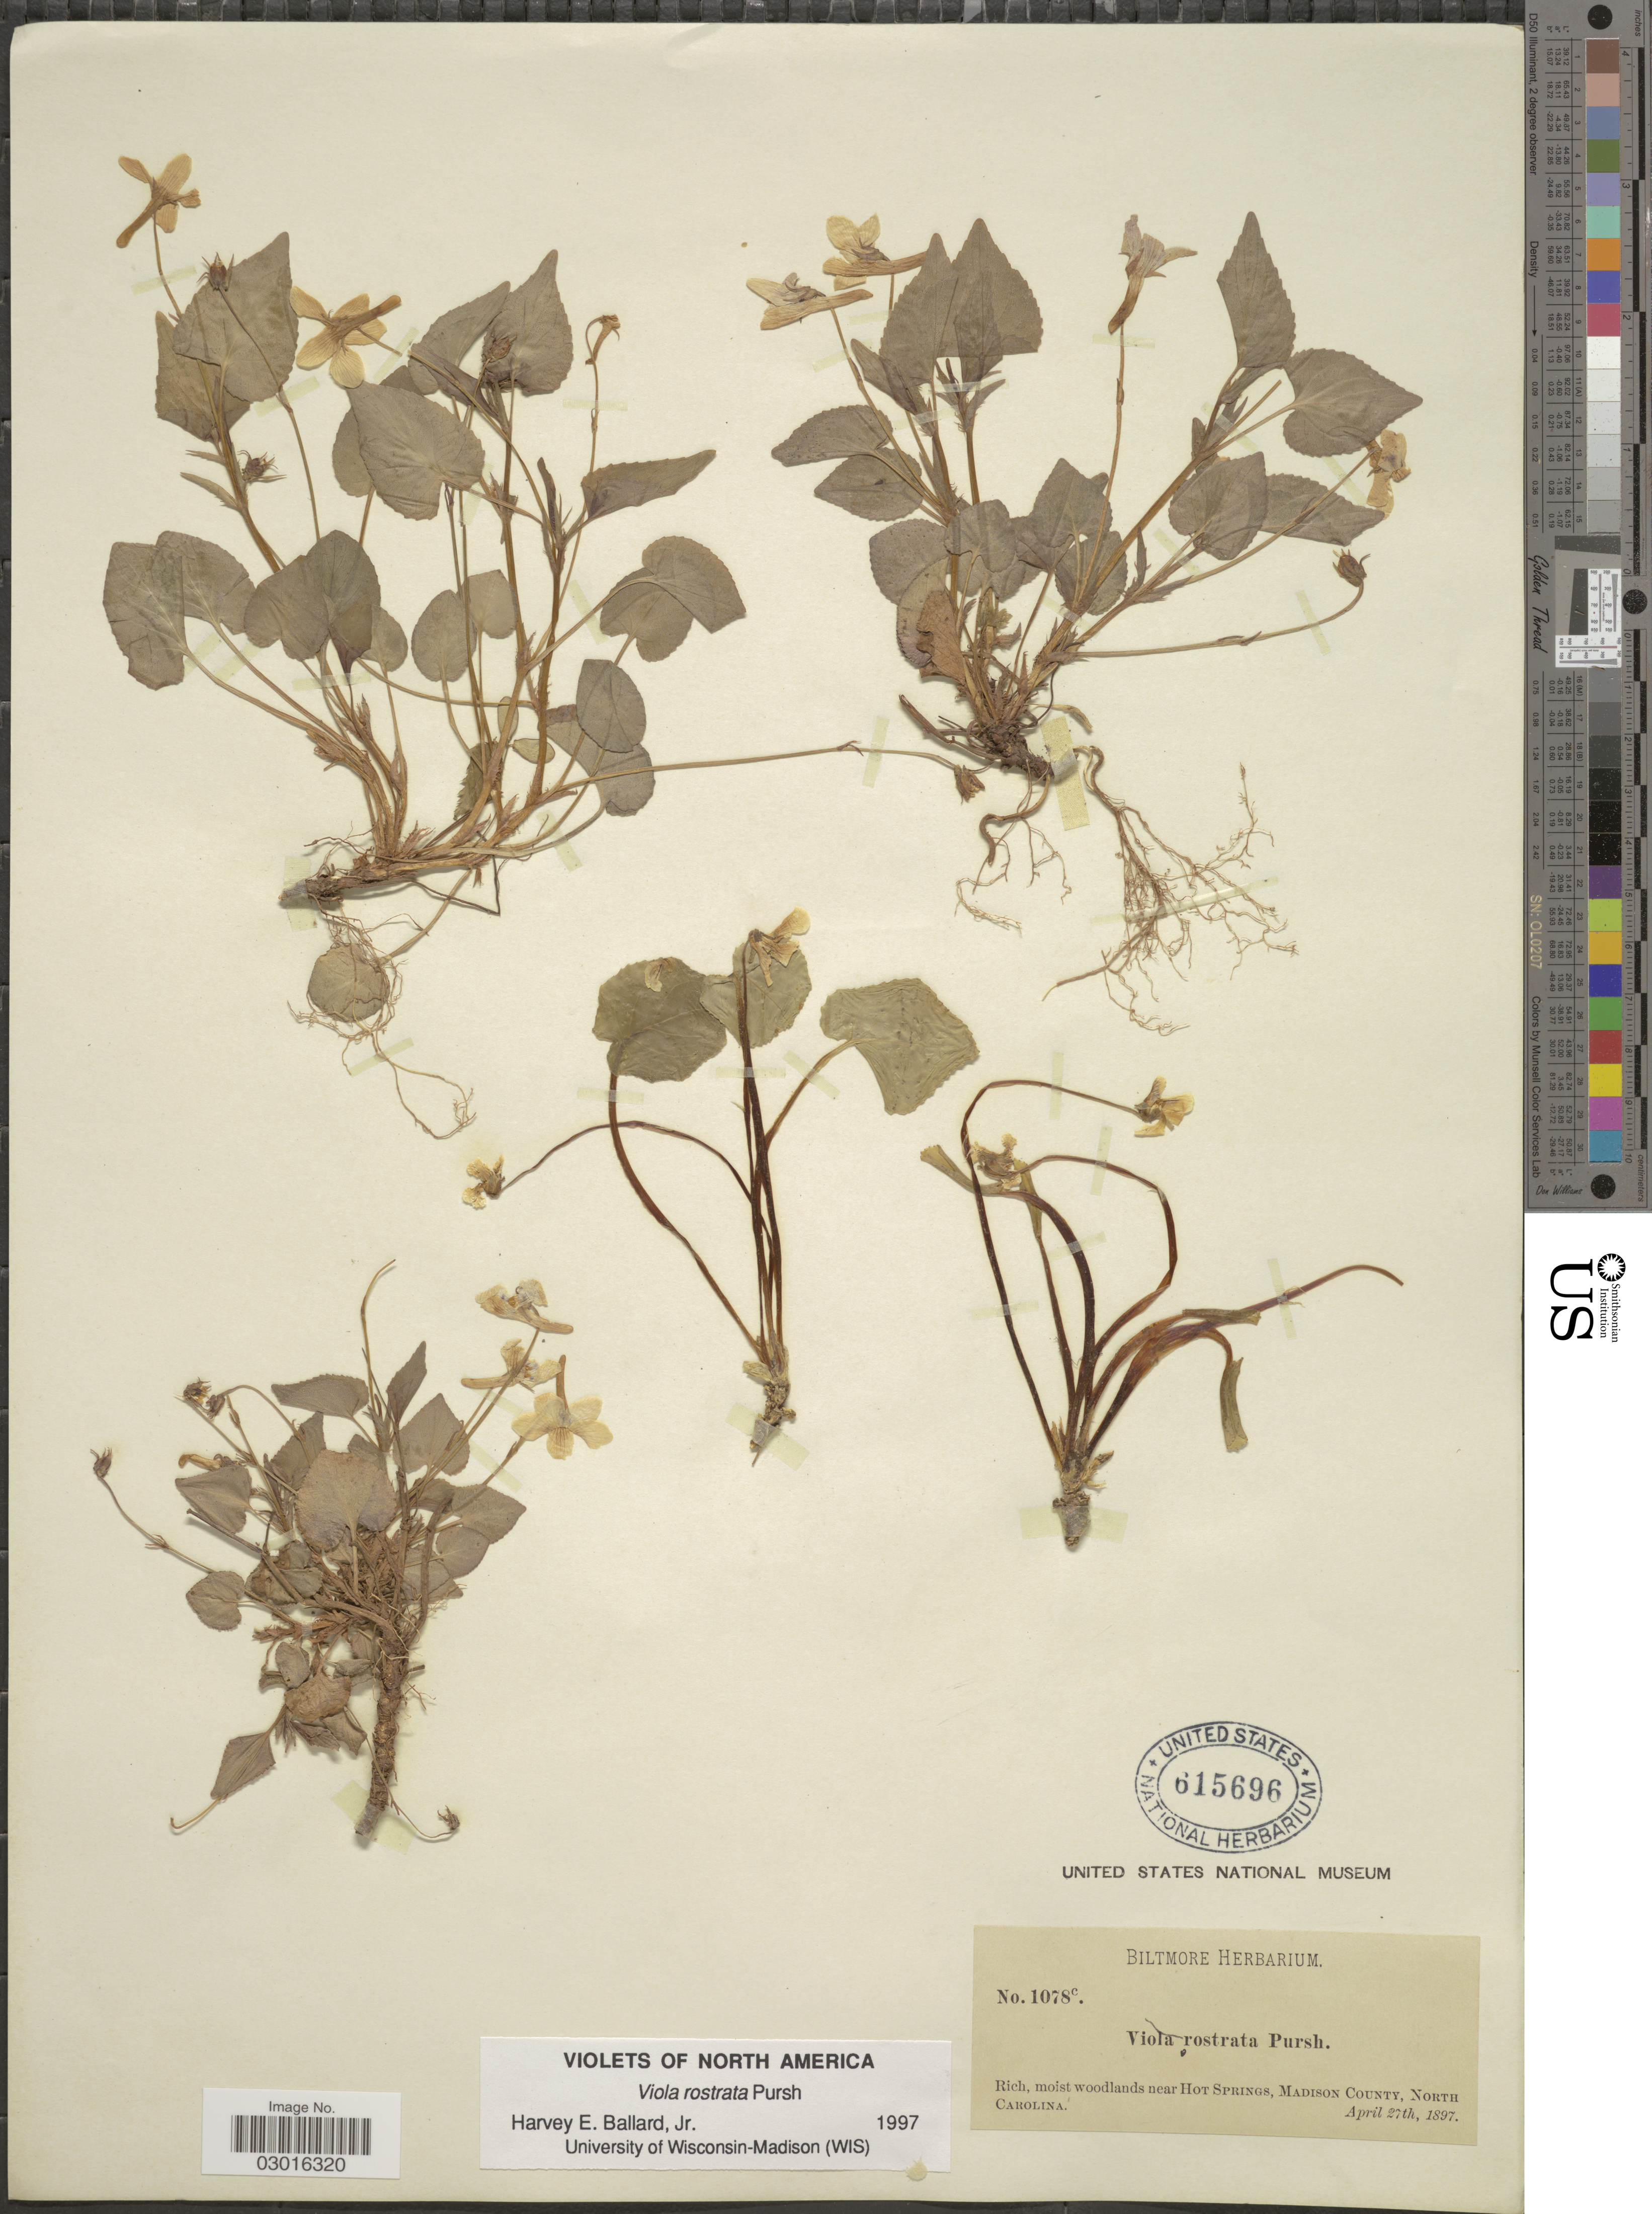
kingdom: Plantae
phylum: Tracheophyta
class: Magnoliopsida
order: Malpighiales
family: Violaceae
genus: Viola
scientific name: Viola rostrata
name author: Pursh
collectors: ex herb. Biltmore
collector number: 1078c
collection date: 1897-04-27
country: United States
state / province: North Carolina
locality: Rich, moist woodlands near Hot Springs, Madison County.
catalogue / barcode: US 615696